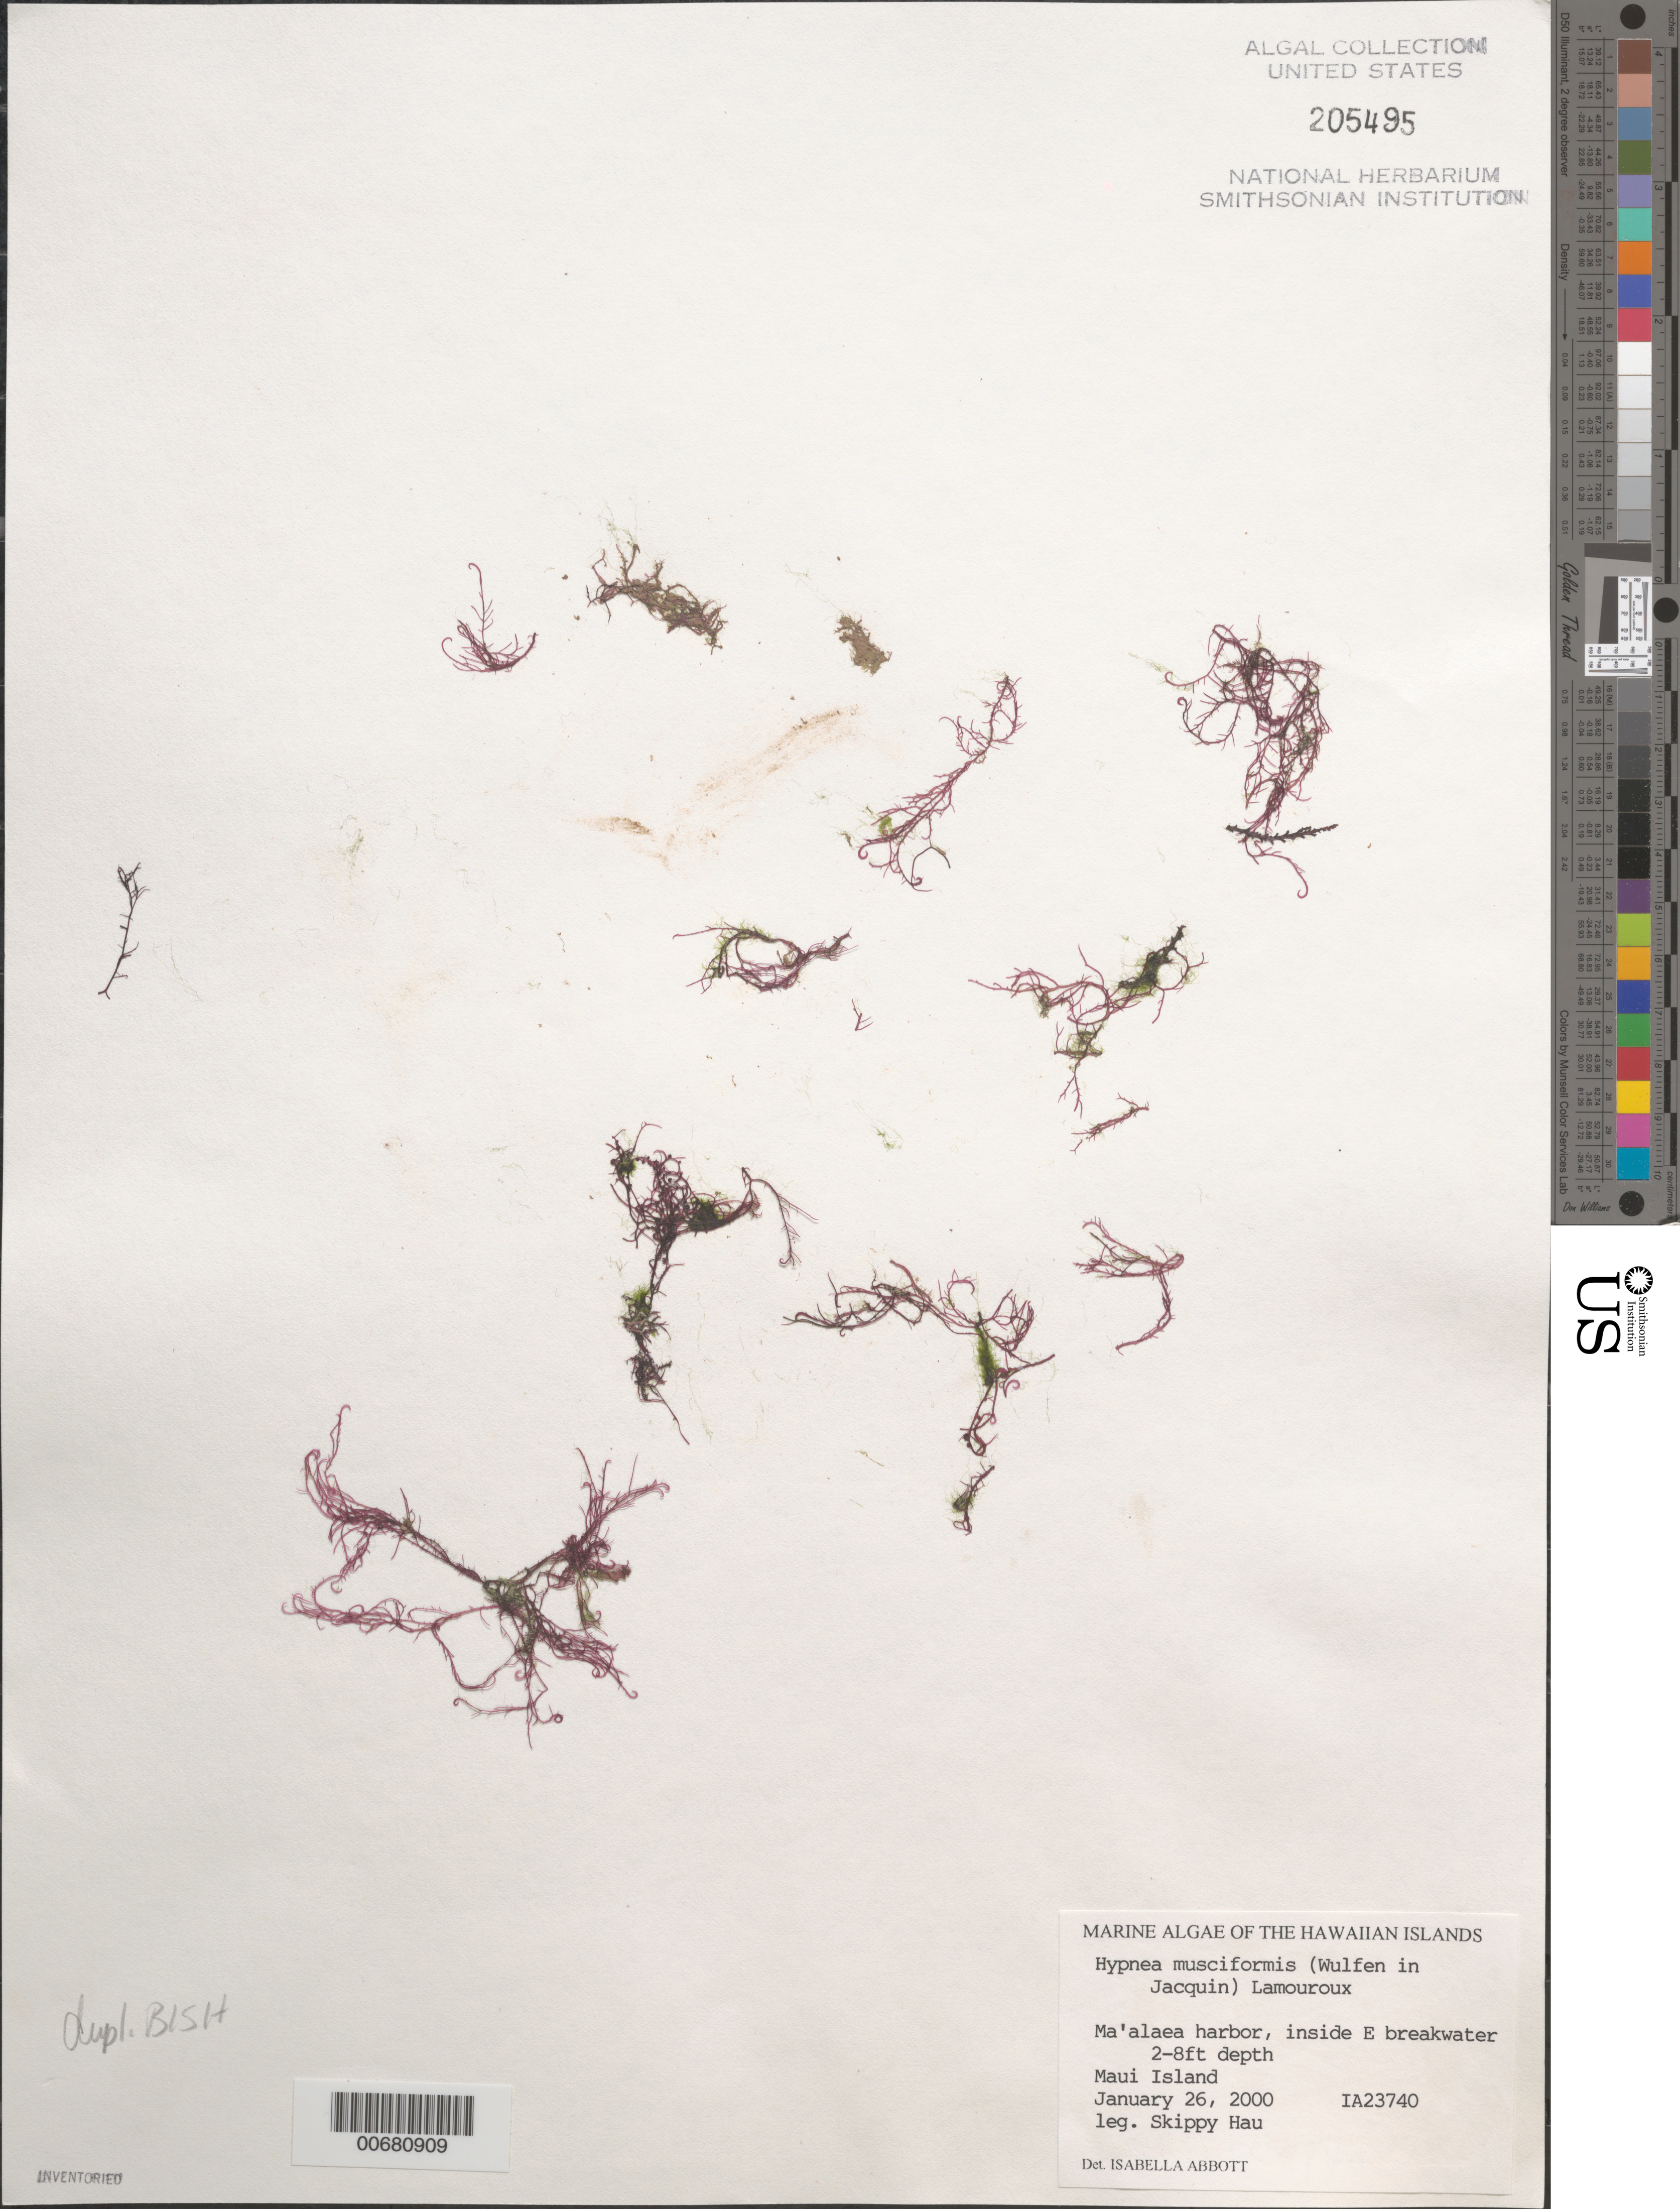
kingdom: Plantae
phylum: Rhodophyta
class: Florideophyceae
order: Gigartinales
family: Cystocloniaceae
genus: Hypnea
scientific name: Hypnea musciformis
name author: (Wulfen) J.V.Lamouroux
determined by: Abbott, Isabella A.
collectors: S. Hau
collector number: IAA 23740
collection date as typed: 26 Jan 2000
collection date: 2000-01-26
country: United States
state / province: Hawaii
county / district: Maui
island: Maui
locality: Ma'alaea Harbor, inside east breakwater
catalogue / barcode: US 205495